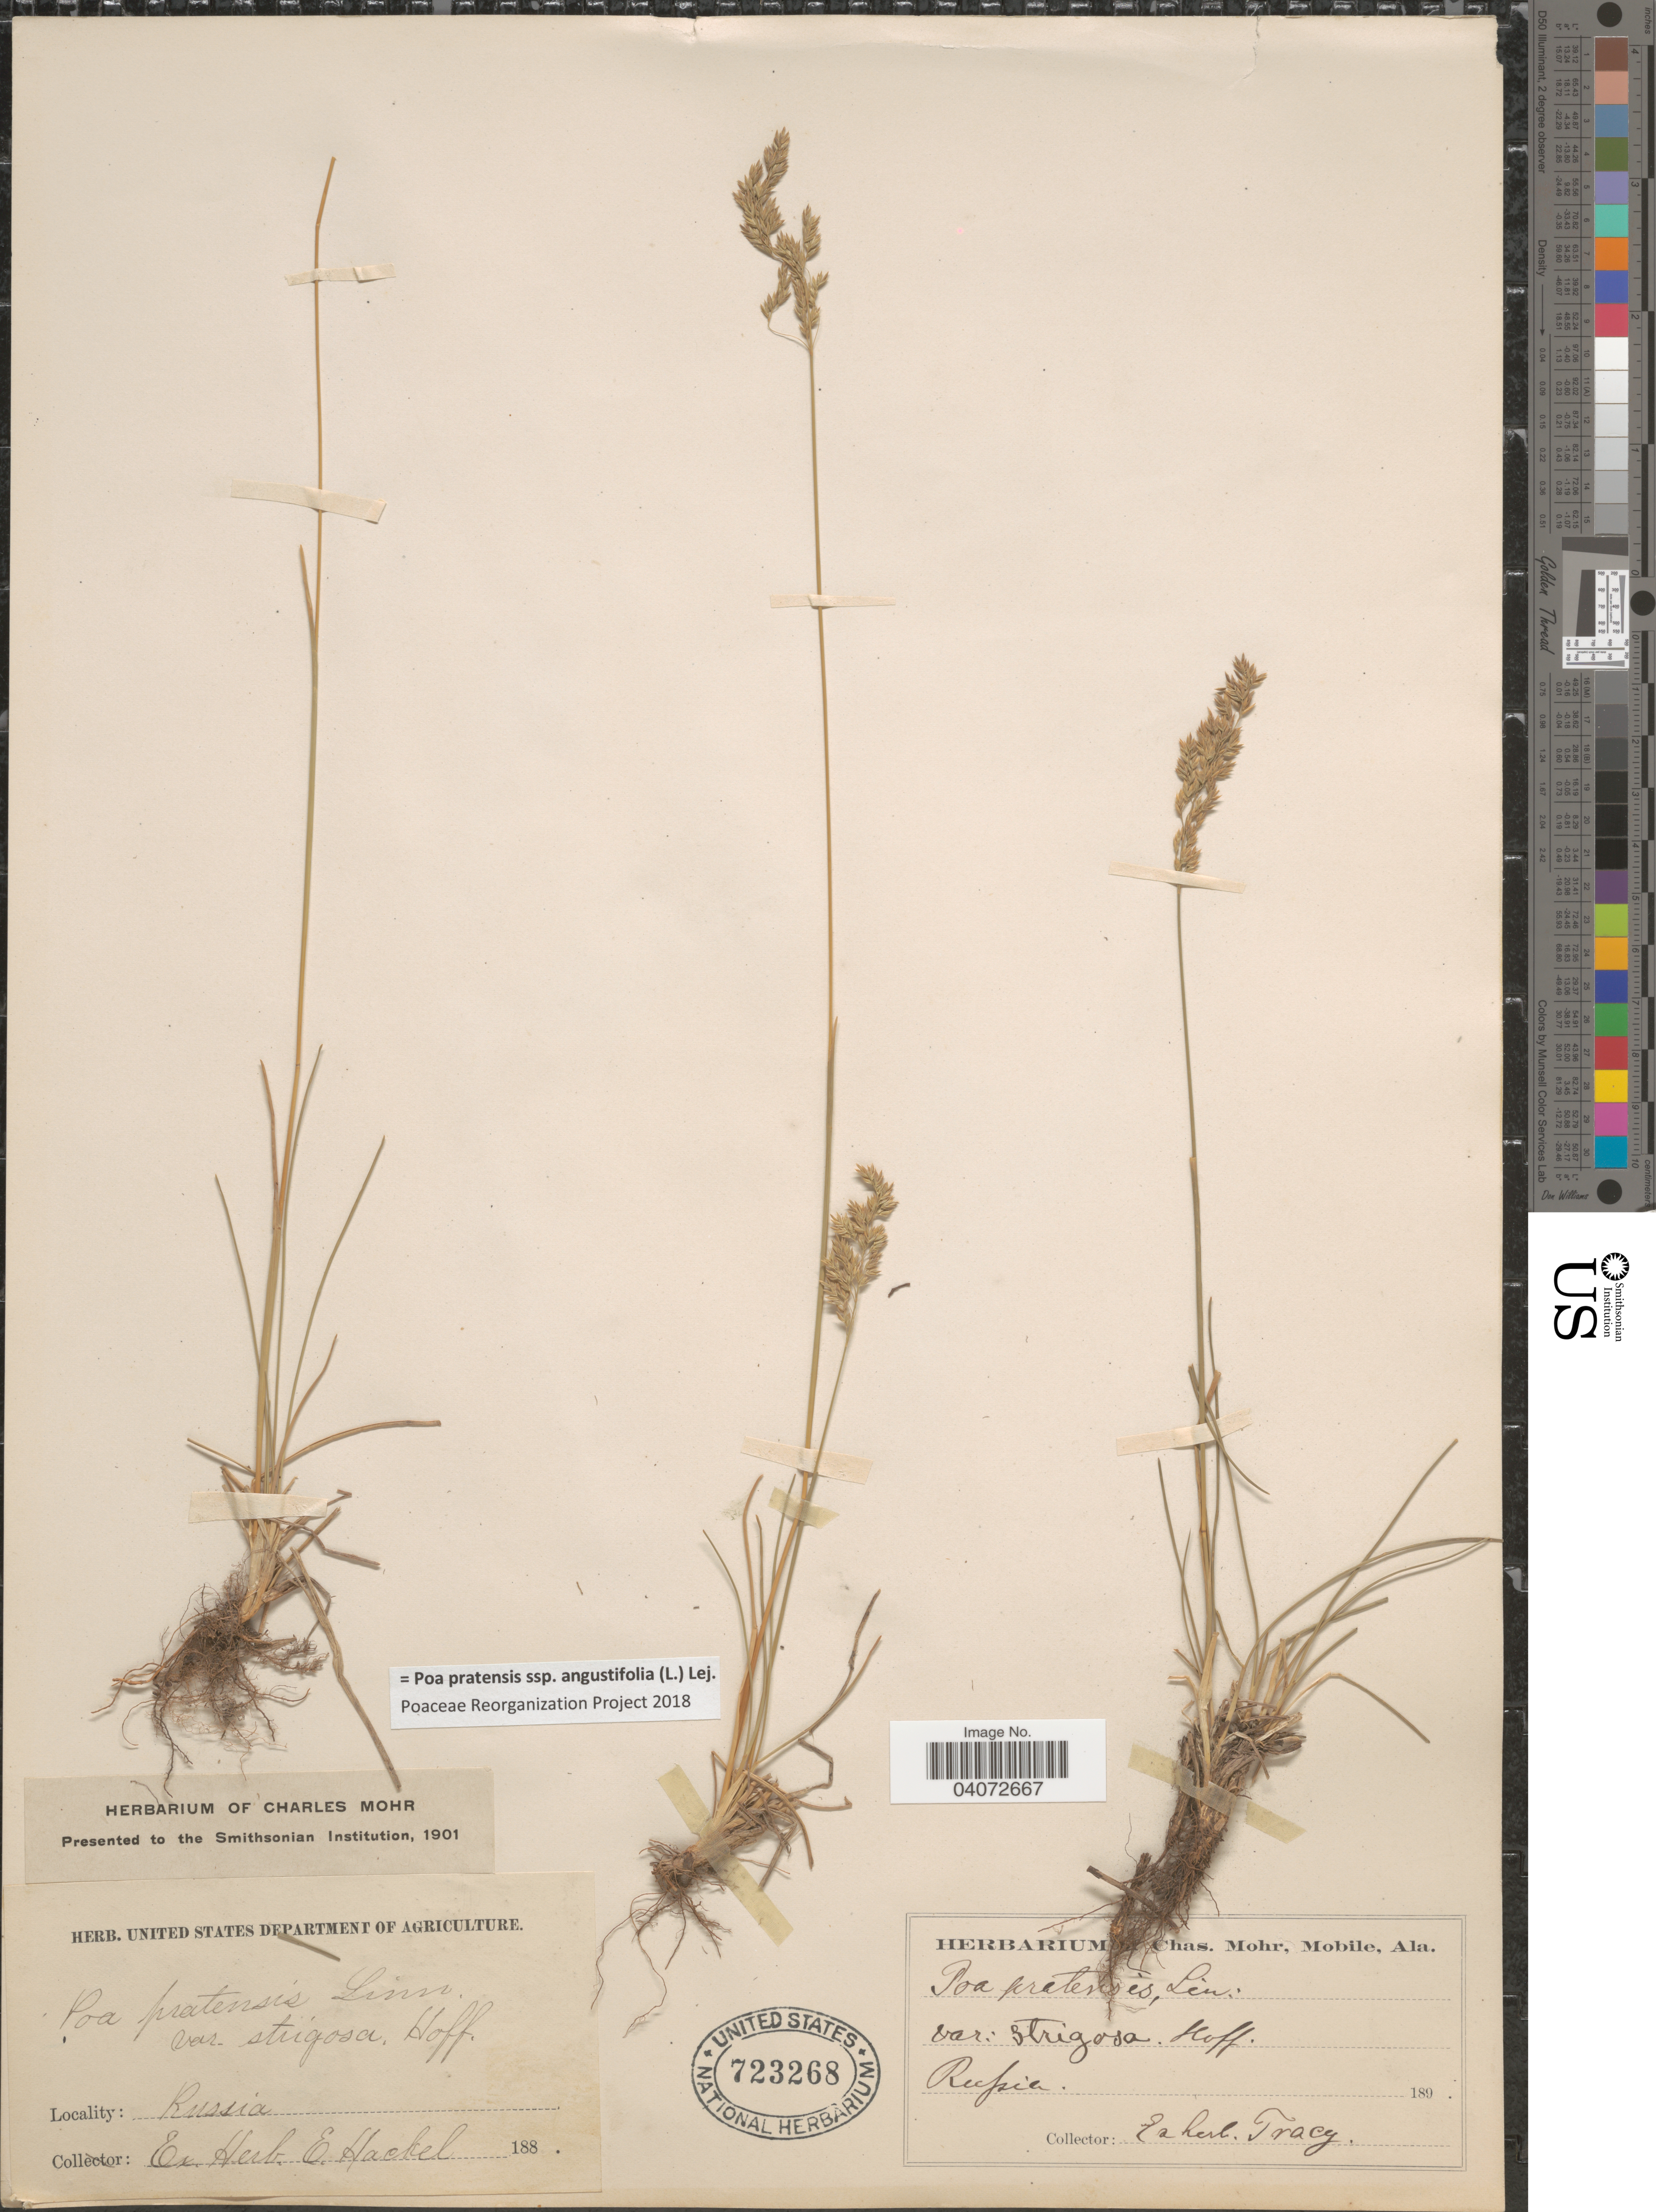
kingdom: Plantae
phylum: Tracheophyta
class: Liliopsida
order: Poales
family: Poaceae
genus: Poa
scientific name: Poa pratensis subsp. angustifolia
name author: (L.) Lej.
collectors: Ex herb. S. M. Tracy & ex herb. E. Hackel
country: Russian Federation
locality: Rossia.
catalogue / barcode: US 723268